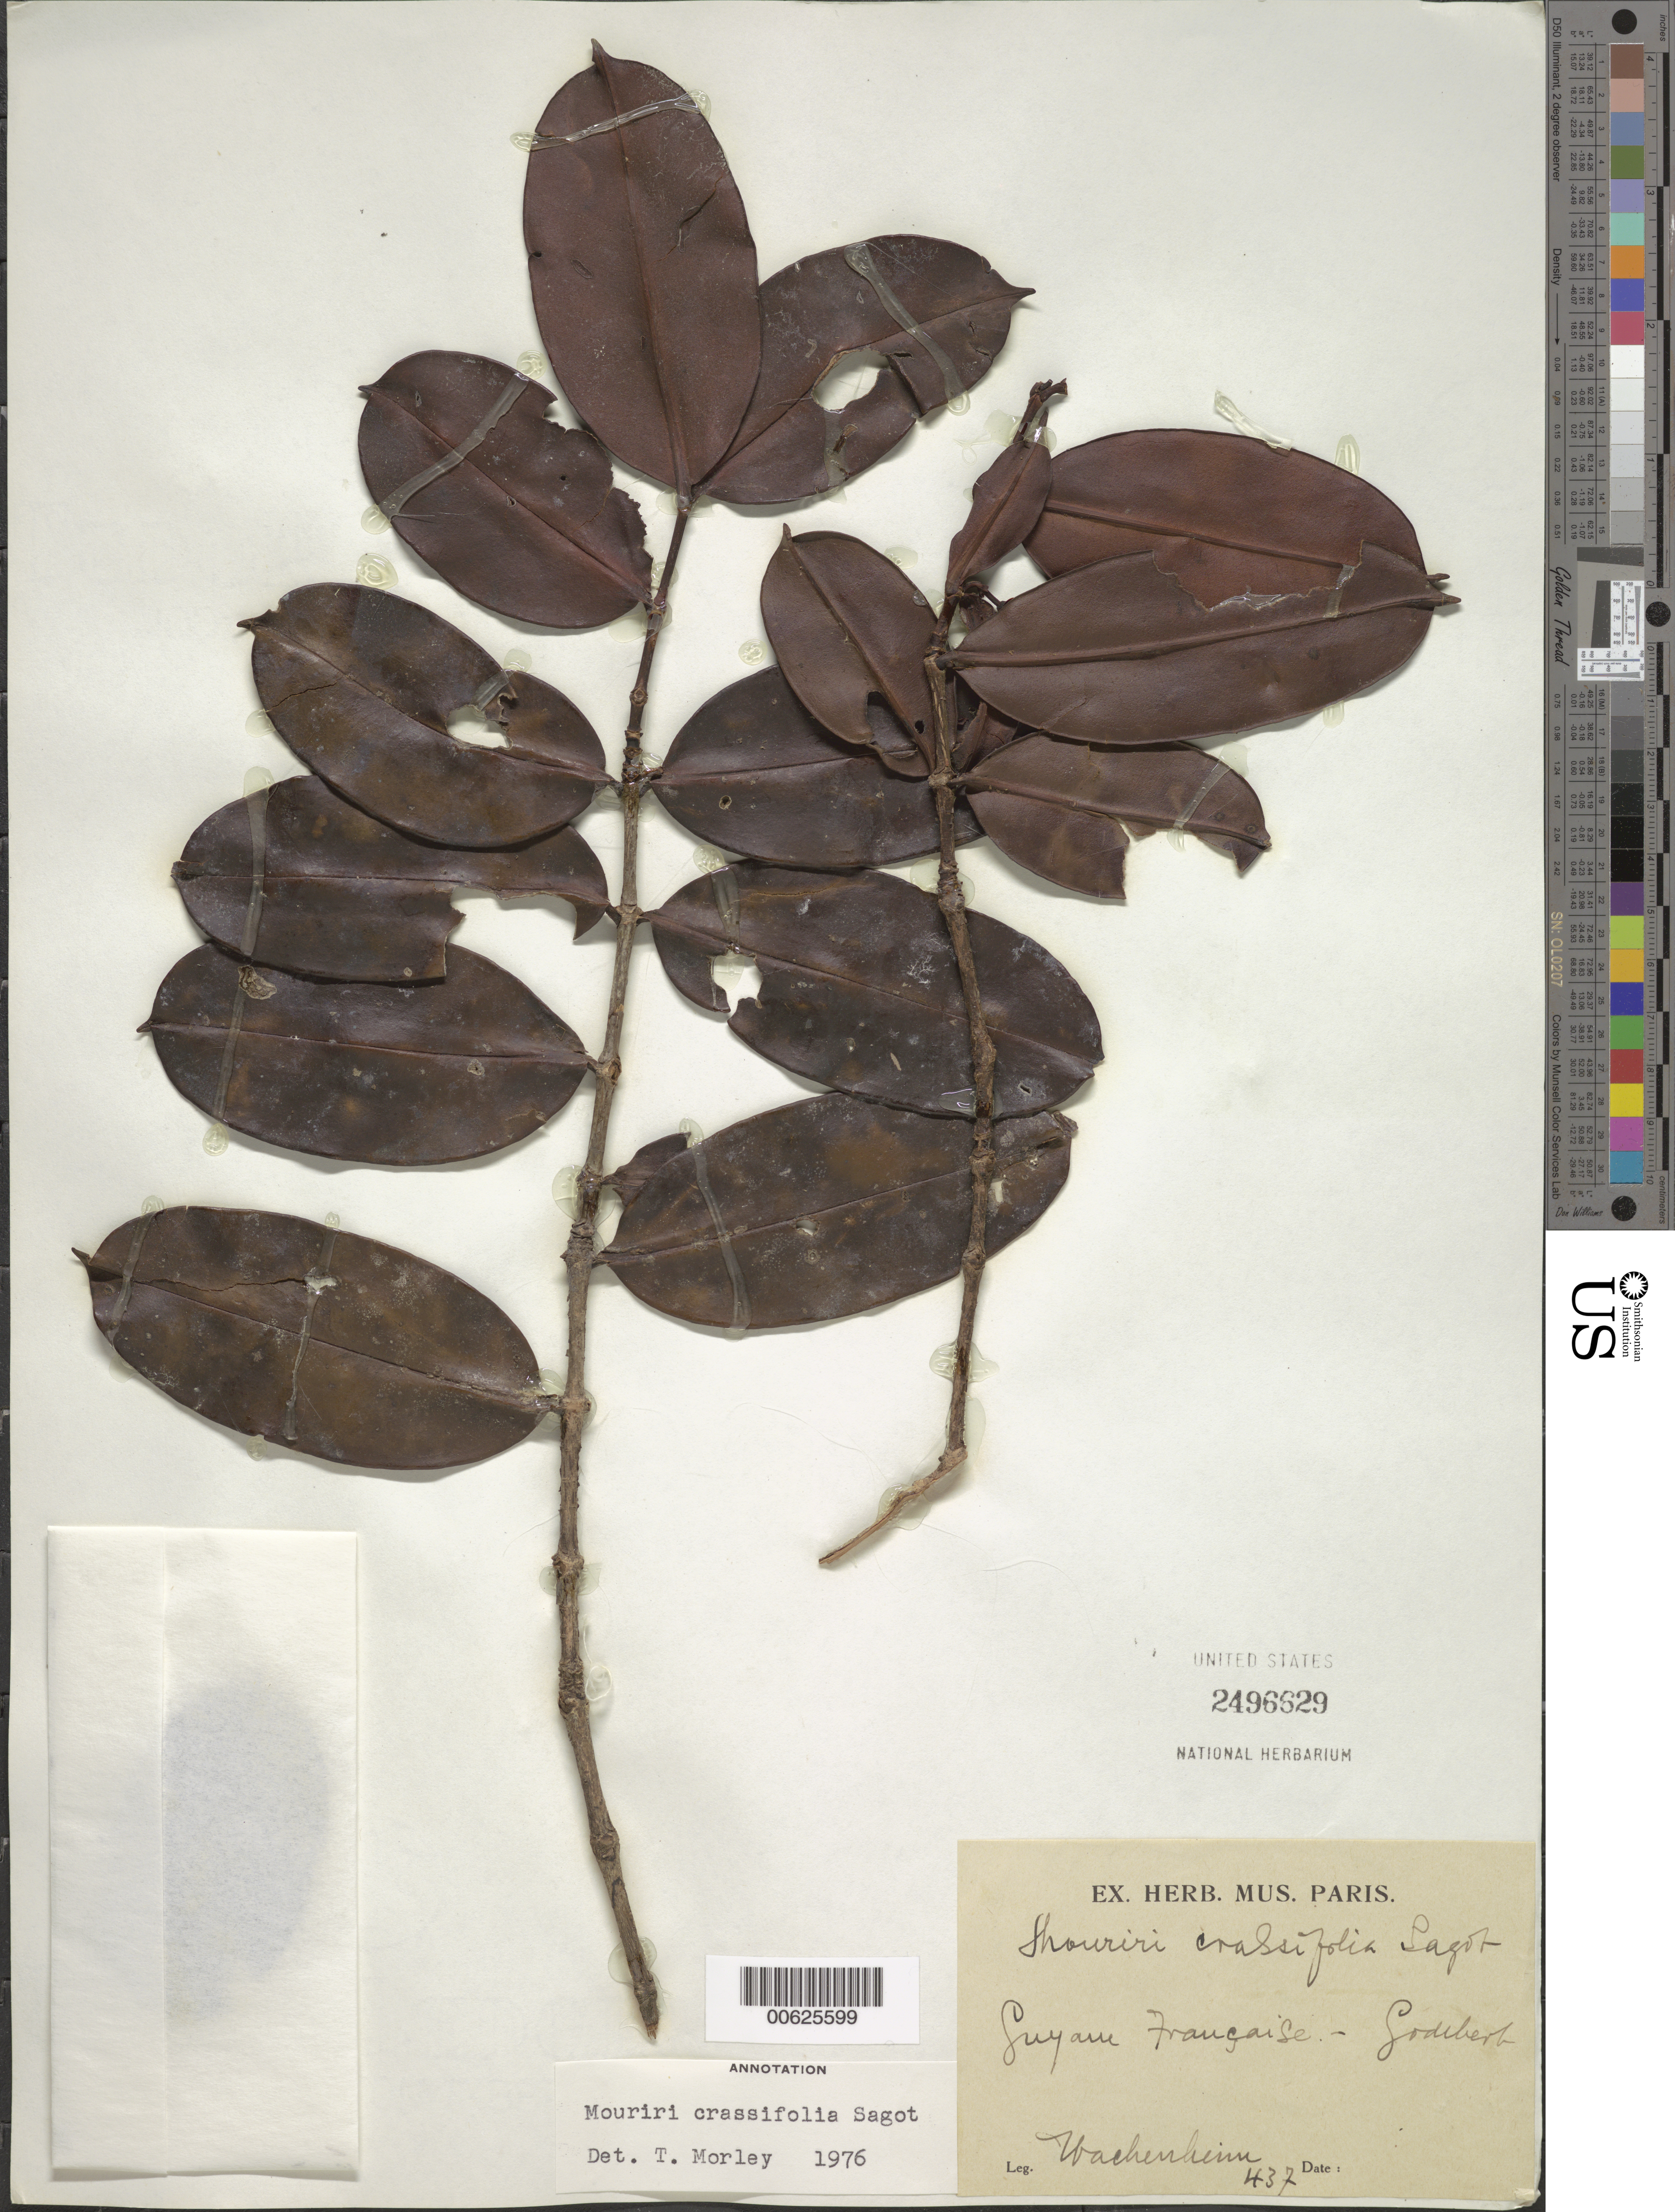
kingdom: Plantae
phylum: Tracheophyta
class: Magnoliopsida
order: Myrtales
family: Melastomataceae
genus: Mouriri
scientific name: Mouriri crassifolia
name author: Sagot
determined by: Morley, T.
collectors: G. Wachenheim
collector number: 437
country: French Guiana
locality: Godebert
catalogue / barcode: US 2496629